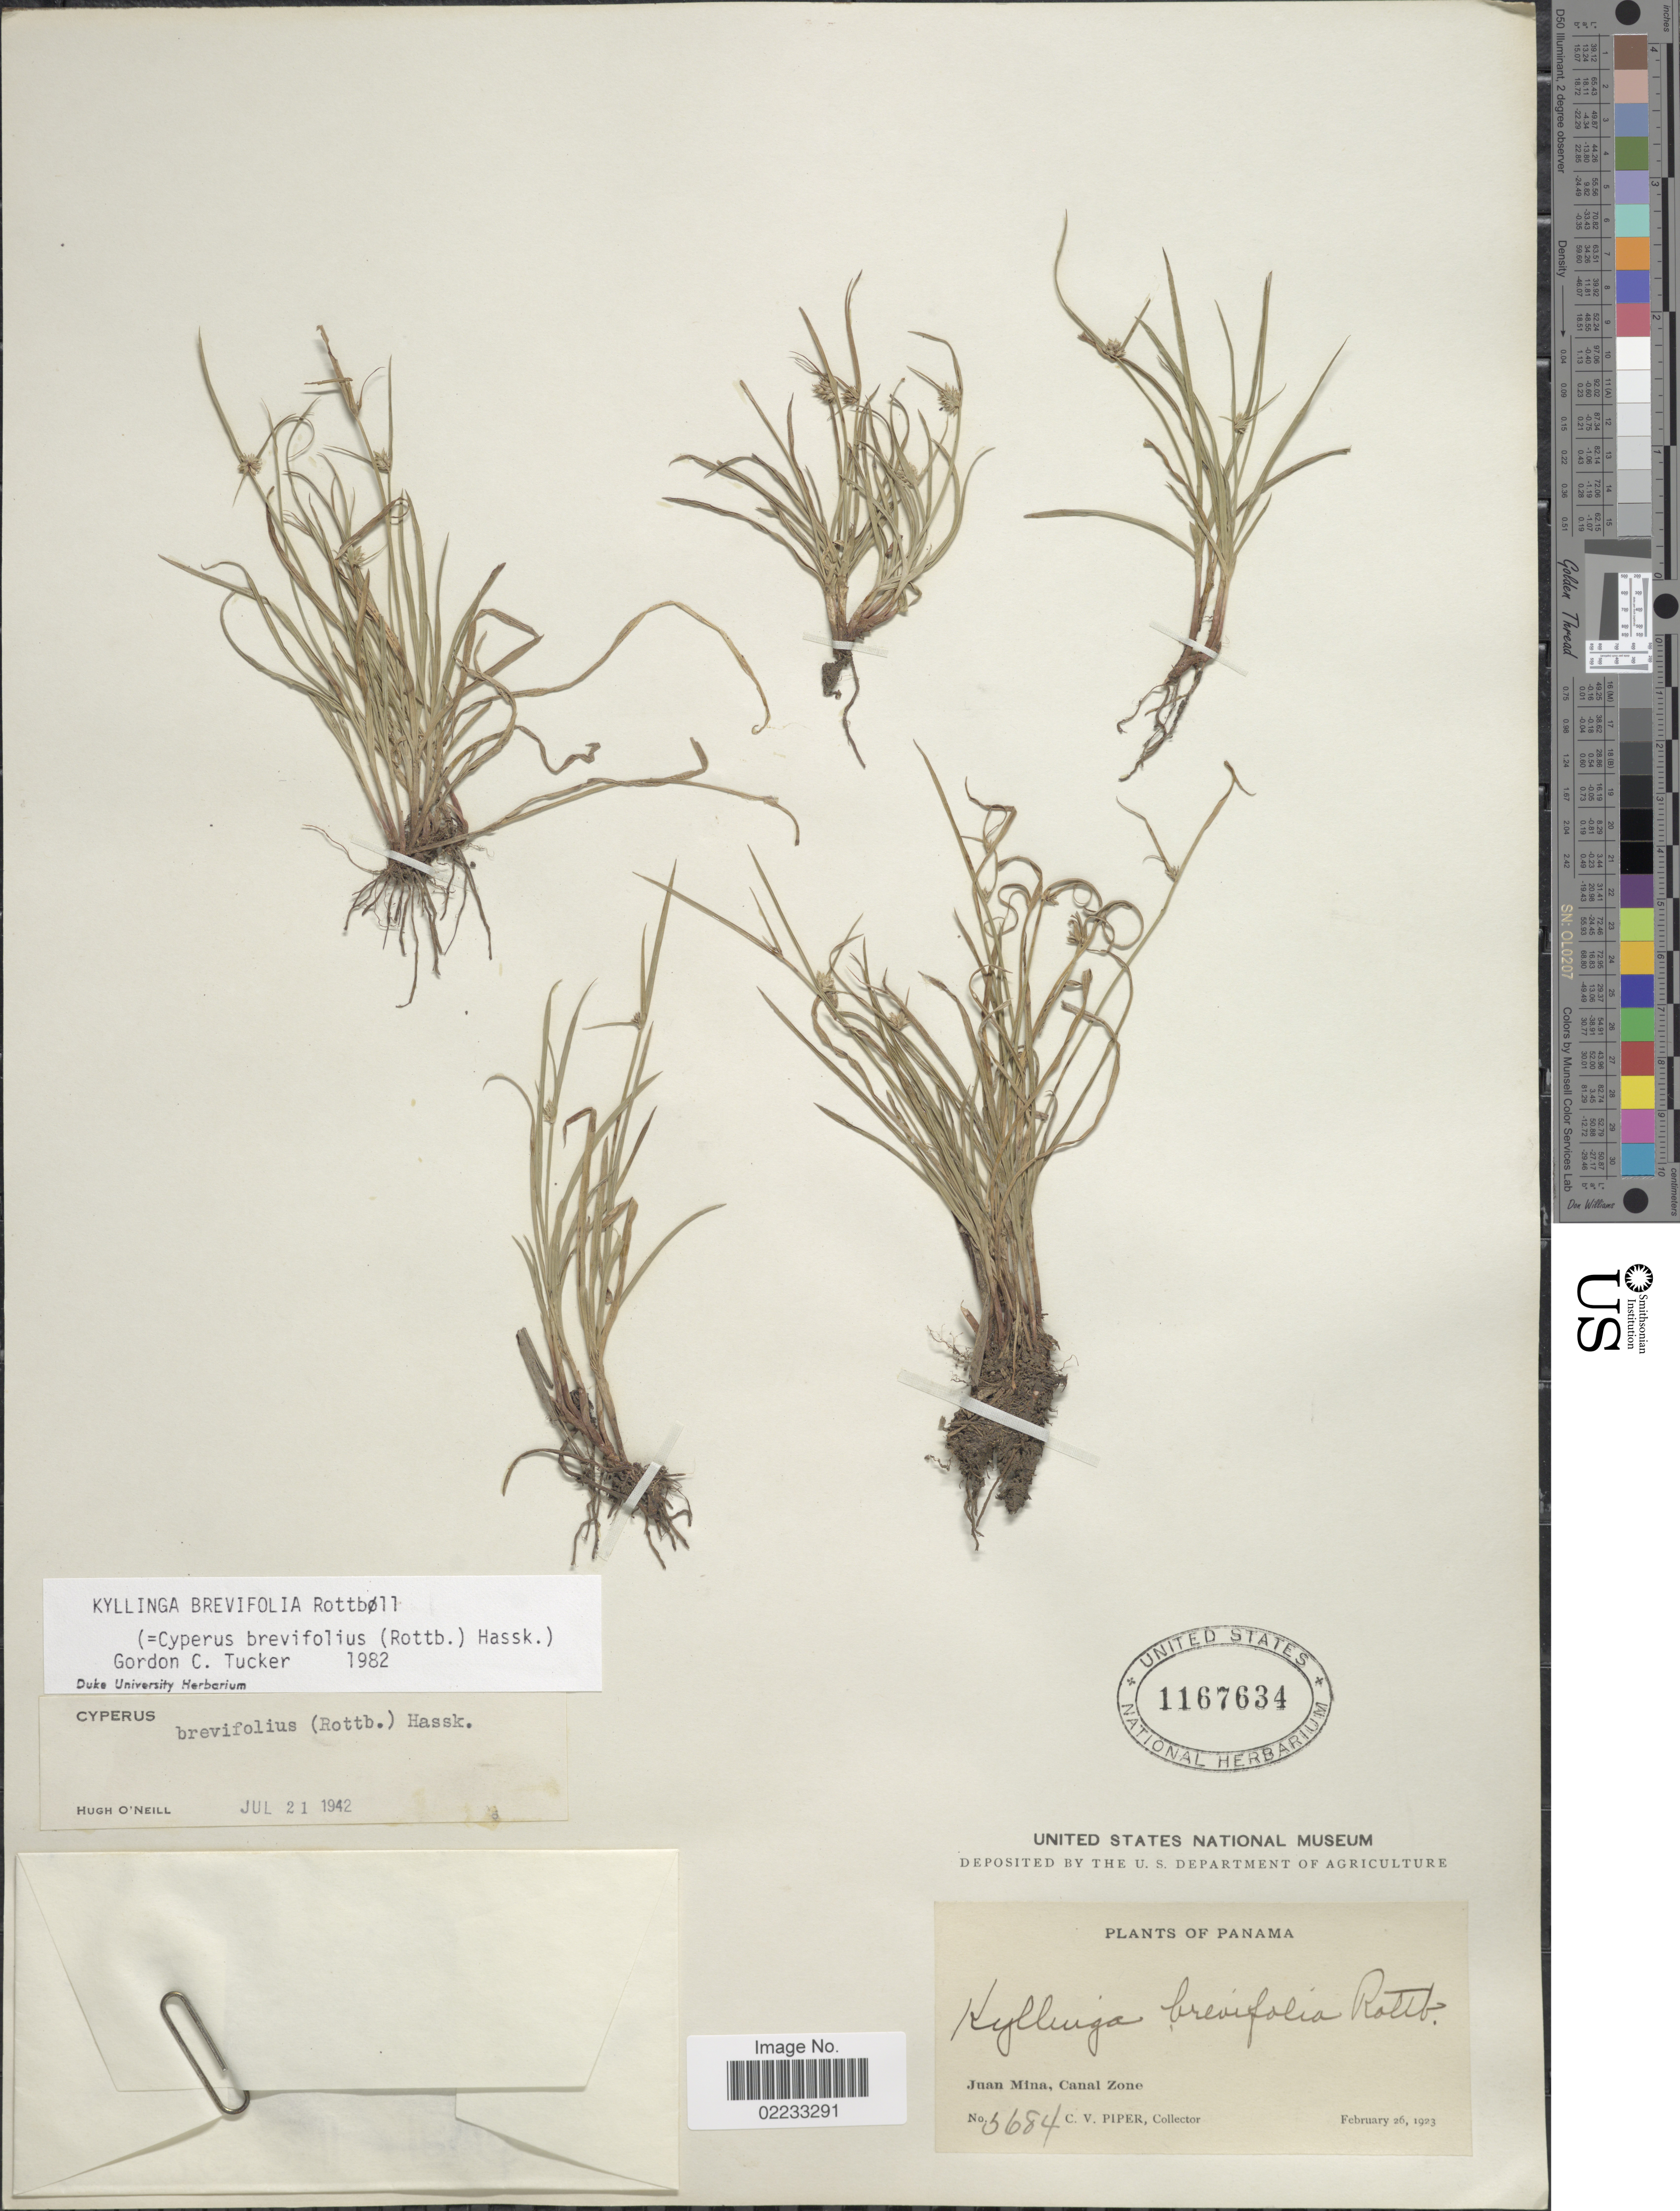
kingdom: Plantae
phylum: Tracheophyta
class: Liliopsida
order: Poales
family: Cyperaceae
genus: Cyperus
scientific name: Cyperus brevifolius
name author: (Rottb.) Hassk.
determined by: Strong, M. T., (US), Smithsonian Institution - National Museum of Natural History (UNITED STATES)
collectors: C. V. Piper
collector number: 3684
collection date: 1923-02-26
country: Panama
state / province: Colón / Panamá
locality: Canal Zone, Juan Mina.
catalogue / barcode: US 1167634